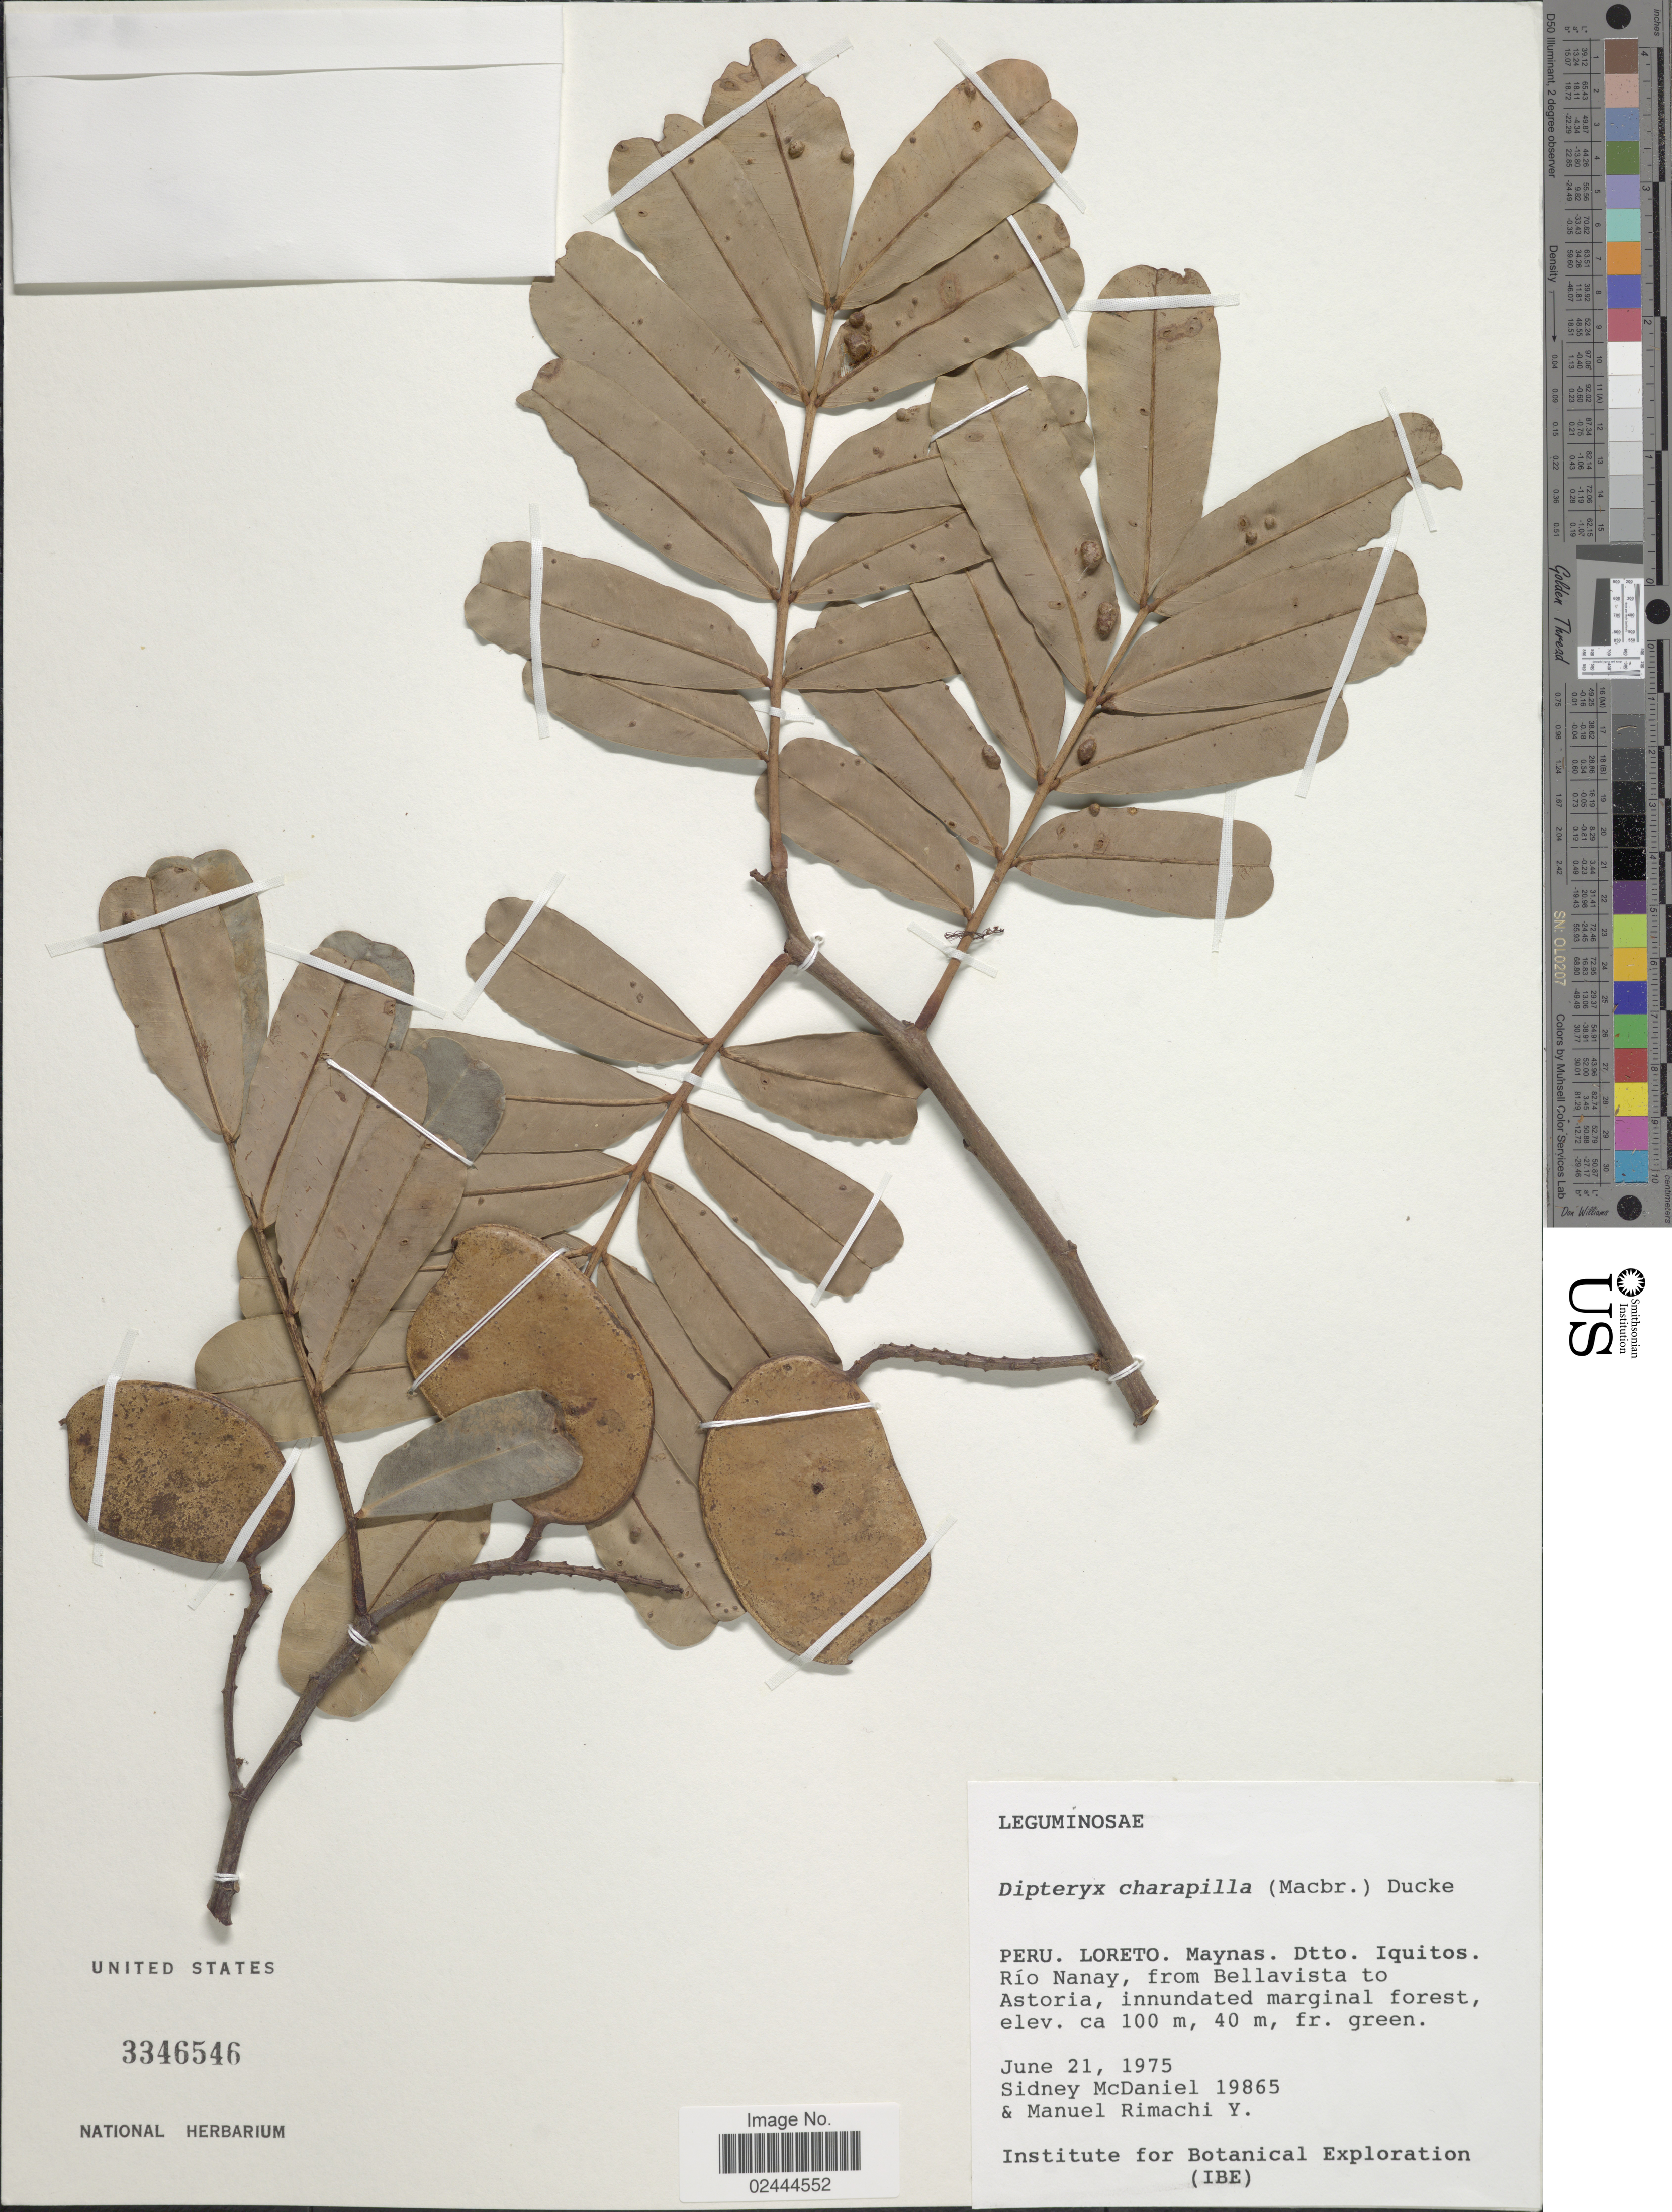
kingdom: Plantae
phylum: Tracheophyta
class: Magnoliopsida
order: Fabales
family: Fabaceae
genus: Dipteryx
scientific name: Dipteryx charapilla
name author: (J.F. Macbr.) Ducke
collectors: S. McDaniel & M. Rimachi Y.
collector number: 19865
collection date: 1975-06-21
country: Peru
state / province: Loreto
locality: Maynas. Dtto. Iquitos. Río Nanay, from Bellavista to Astoria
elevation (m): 100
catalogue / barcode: US 3346546